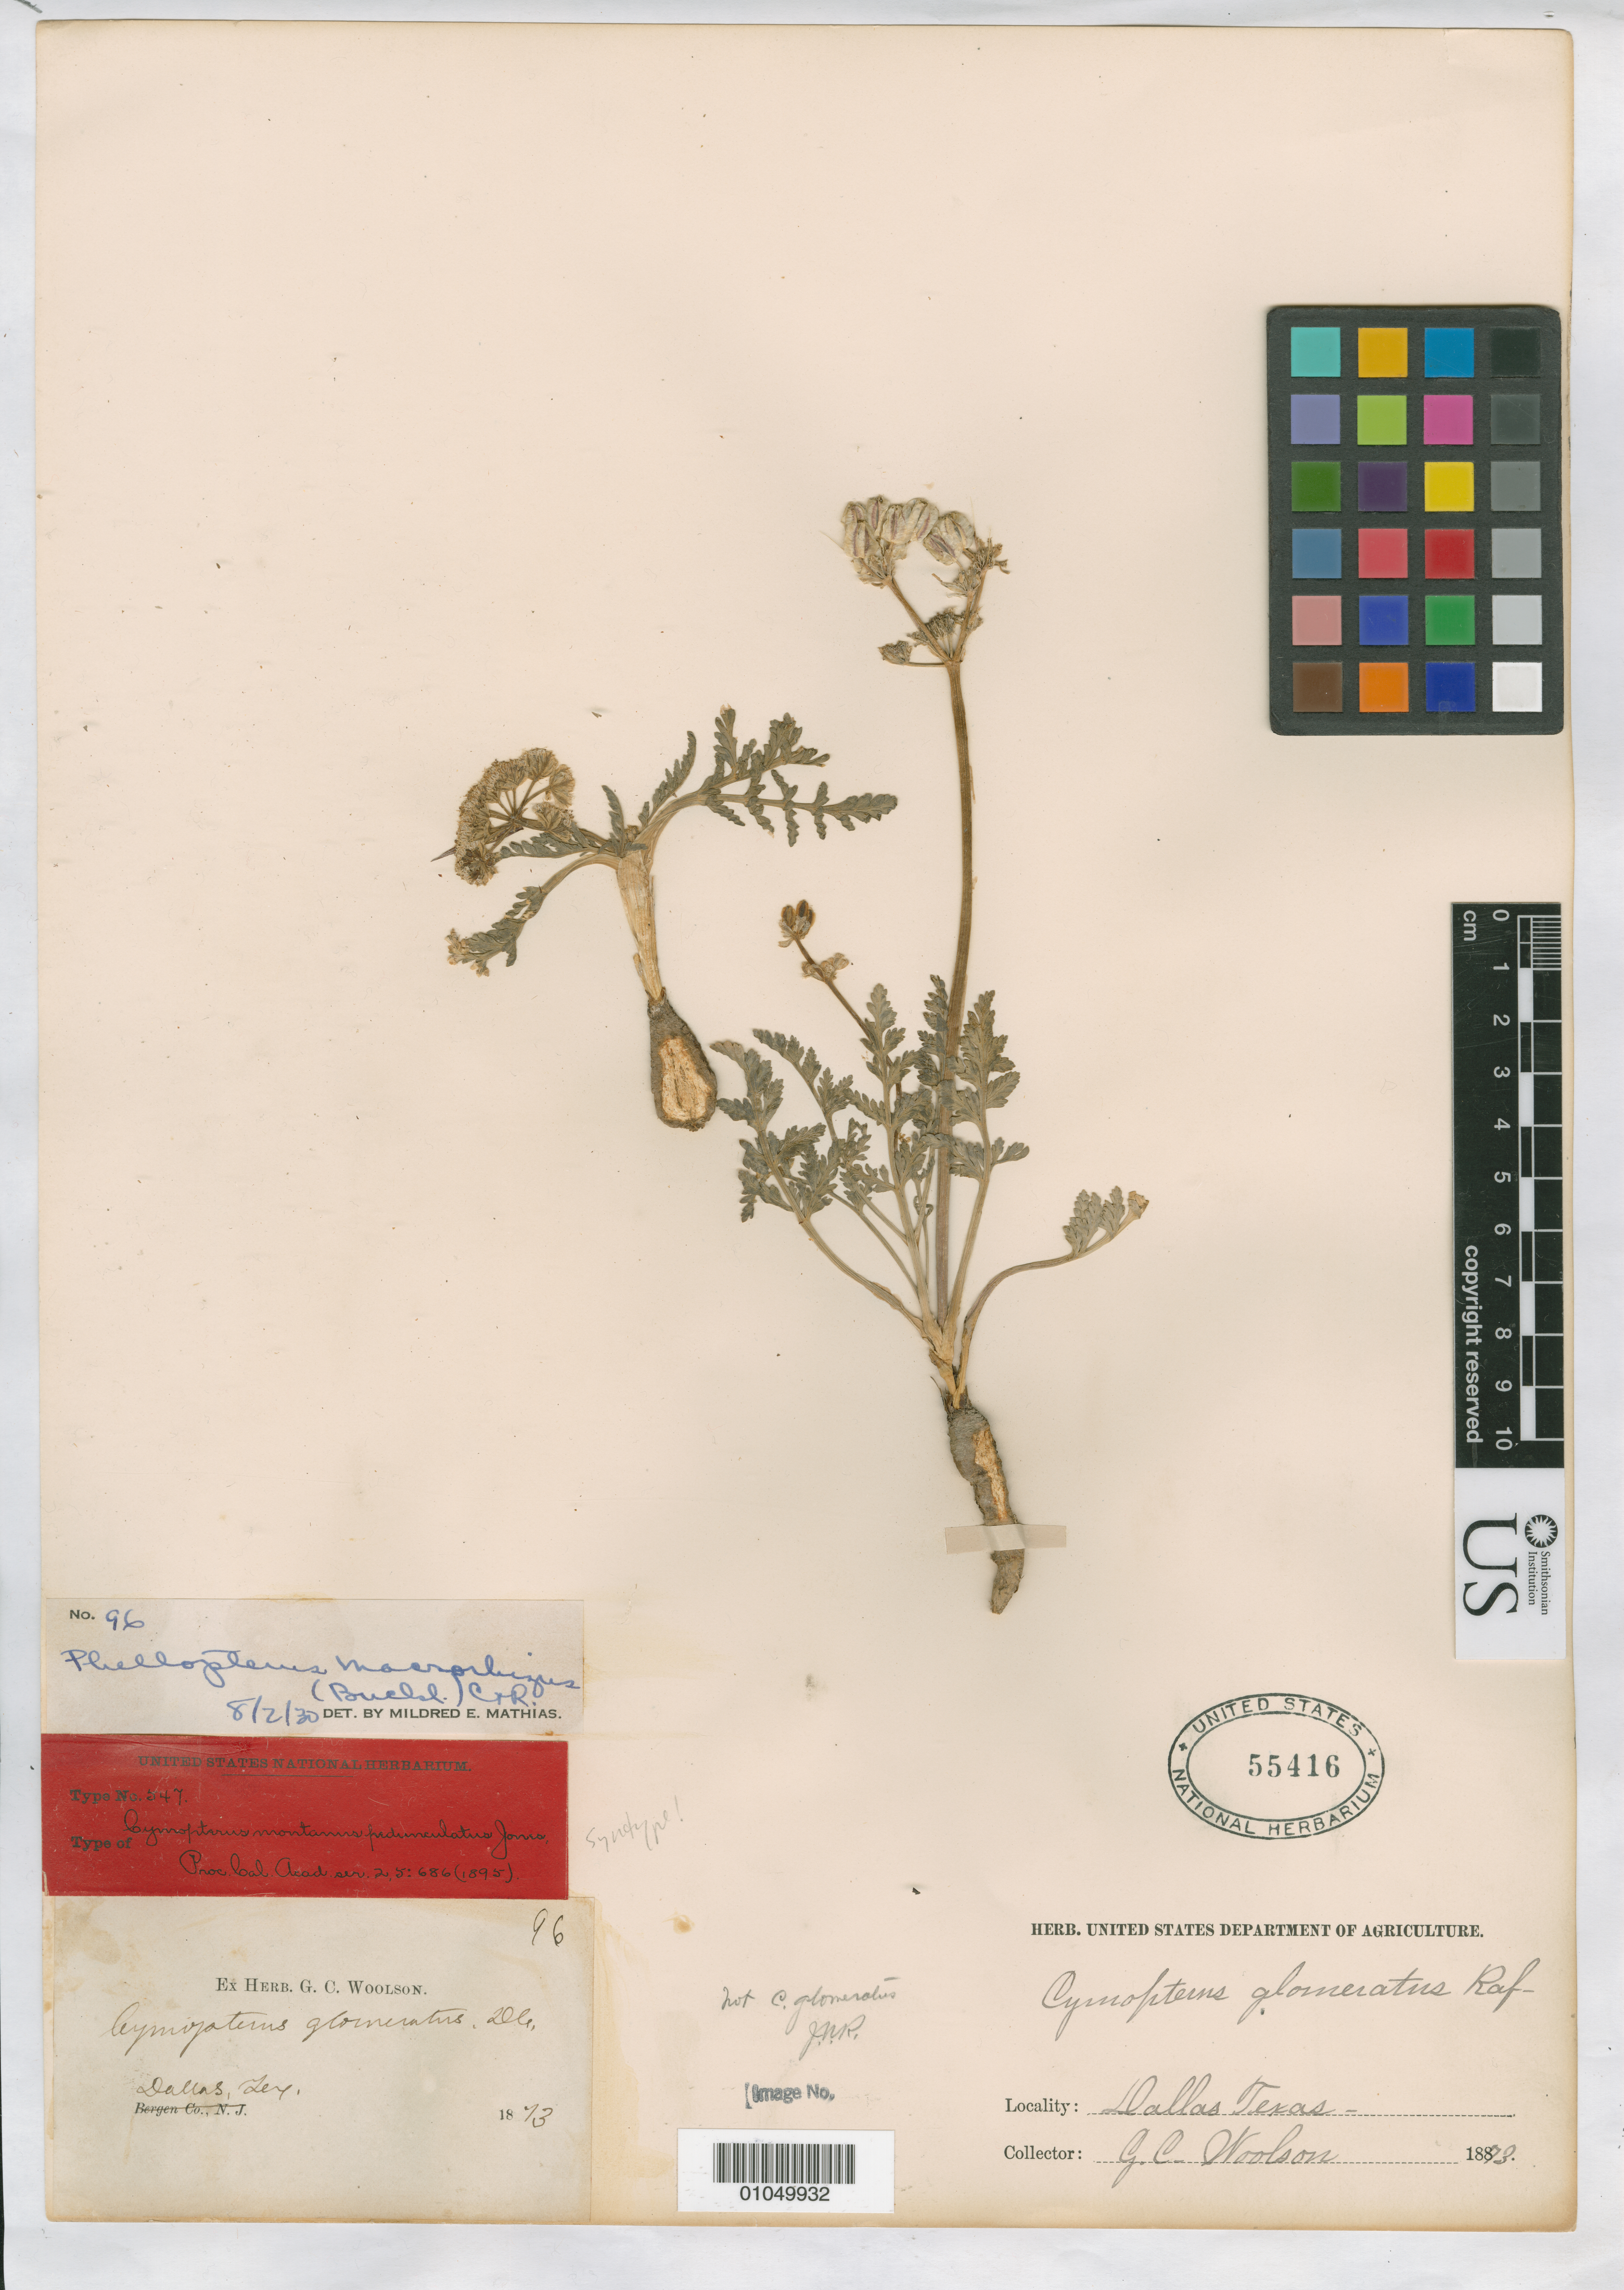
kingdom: Plantae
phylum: Tracheophyta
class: Magnoliopsida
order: Apiales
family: Apiaceae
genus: Cymopterus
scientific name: Cymopterus montanus var. pedunculatus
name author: M.E. Jones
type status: Syntype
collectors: G. C. Woolson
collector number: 96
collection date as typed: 1873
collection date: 1873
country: United States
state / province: Texas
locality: Dallas, Texas.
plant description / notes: Coulter & Rose (1900) cite this collection as "type".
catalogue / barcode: US 55416